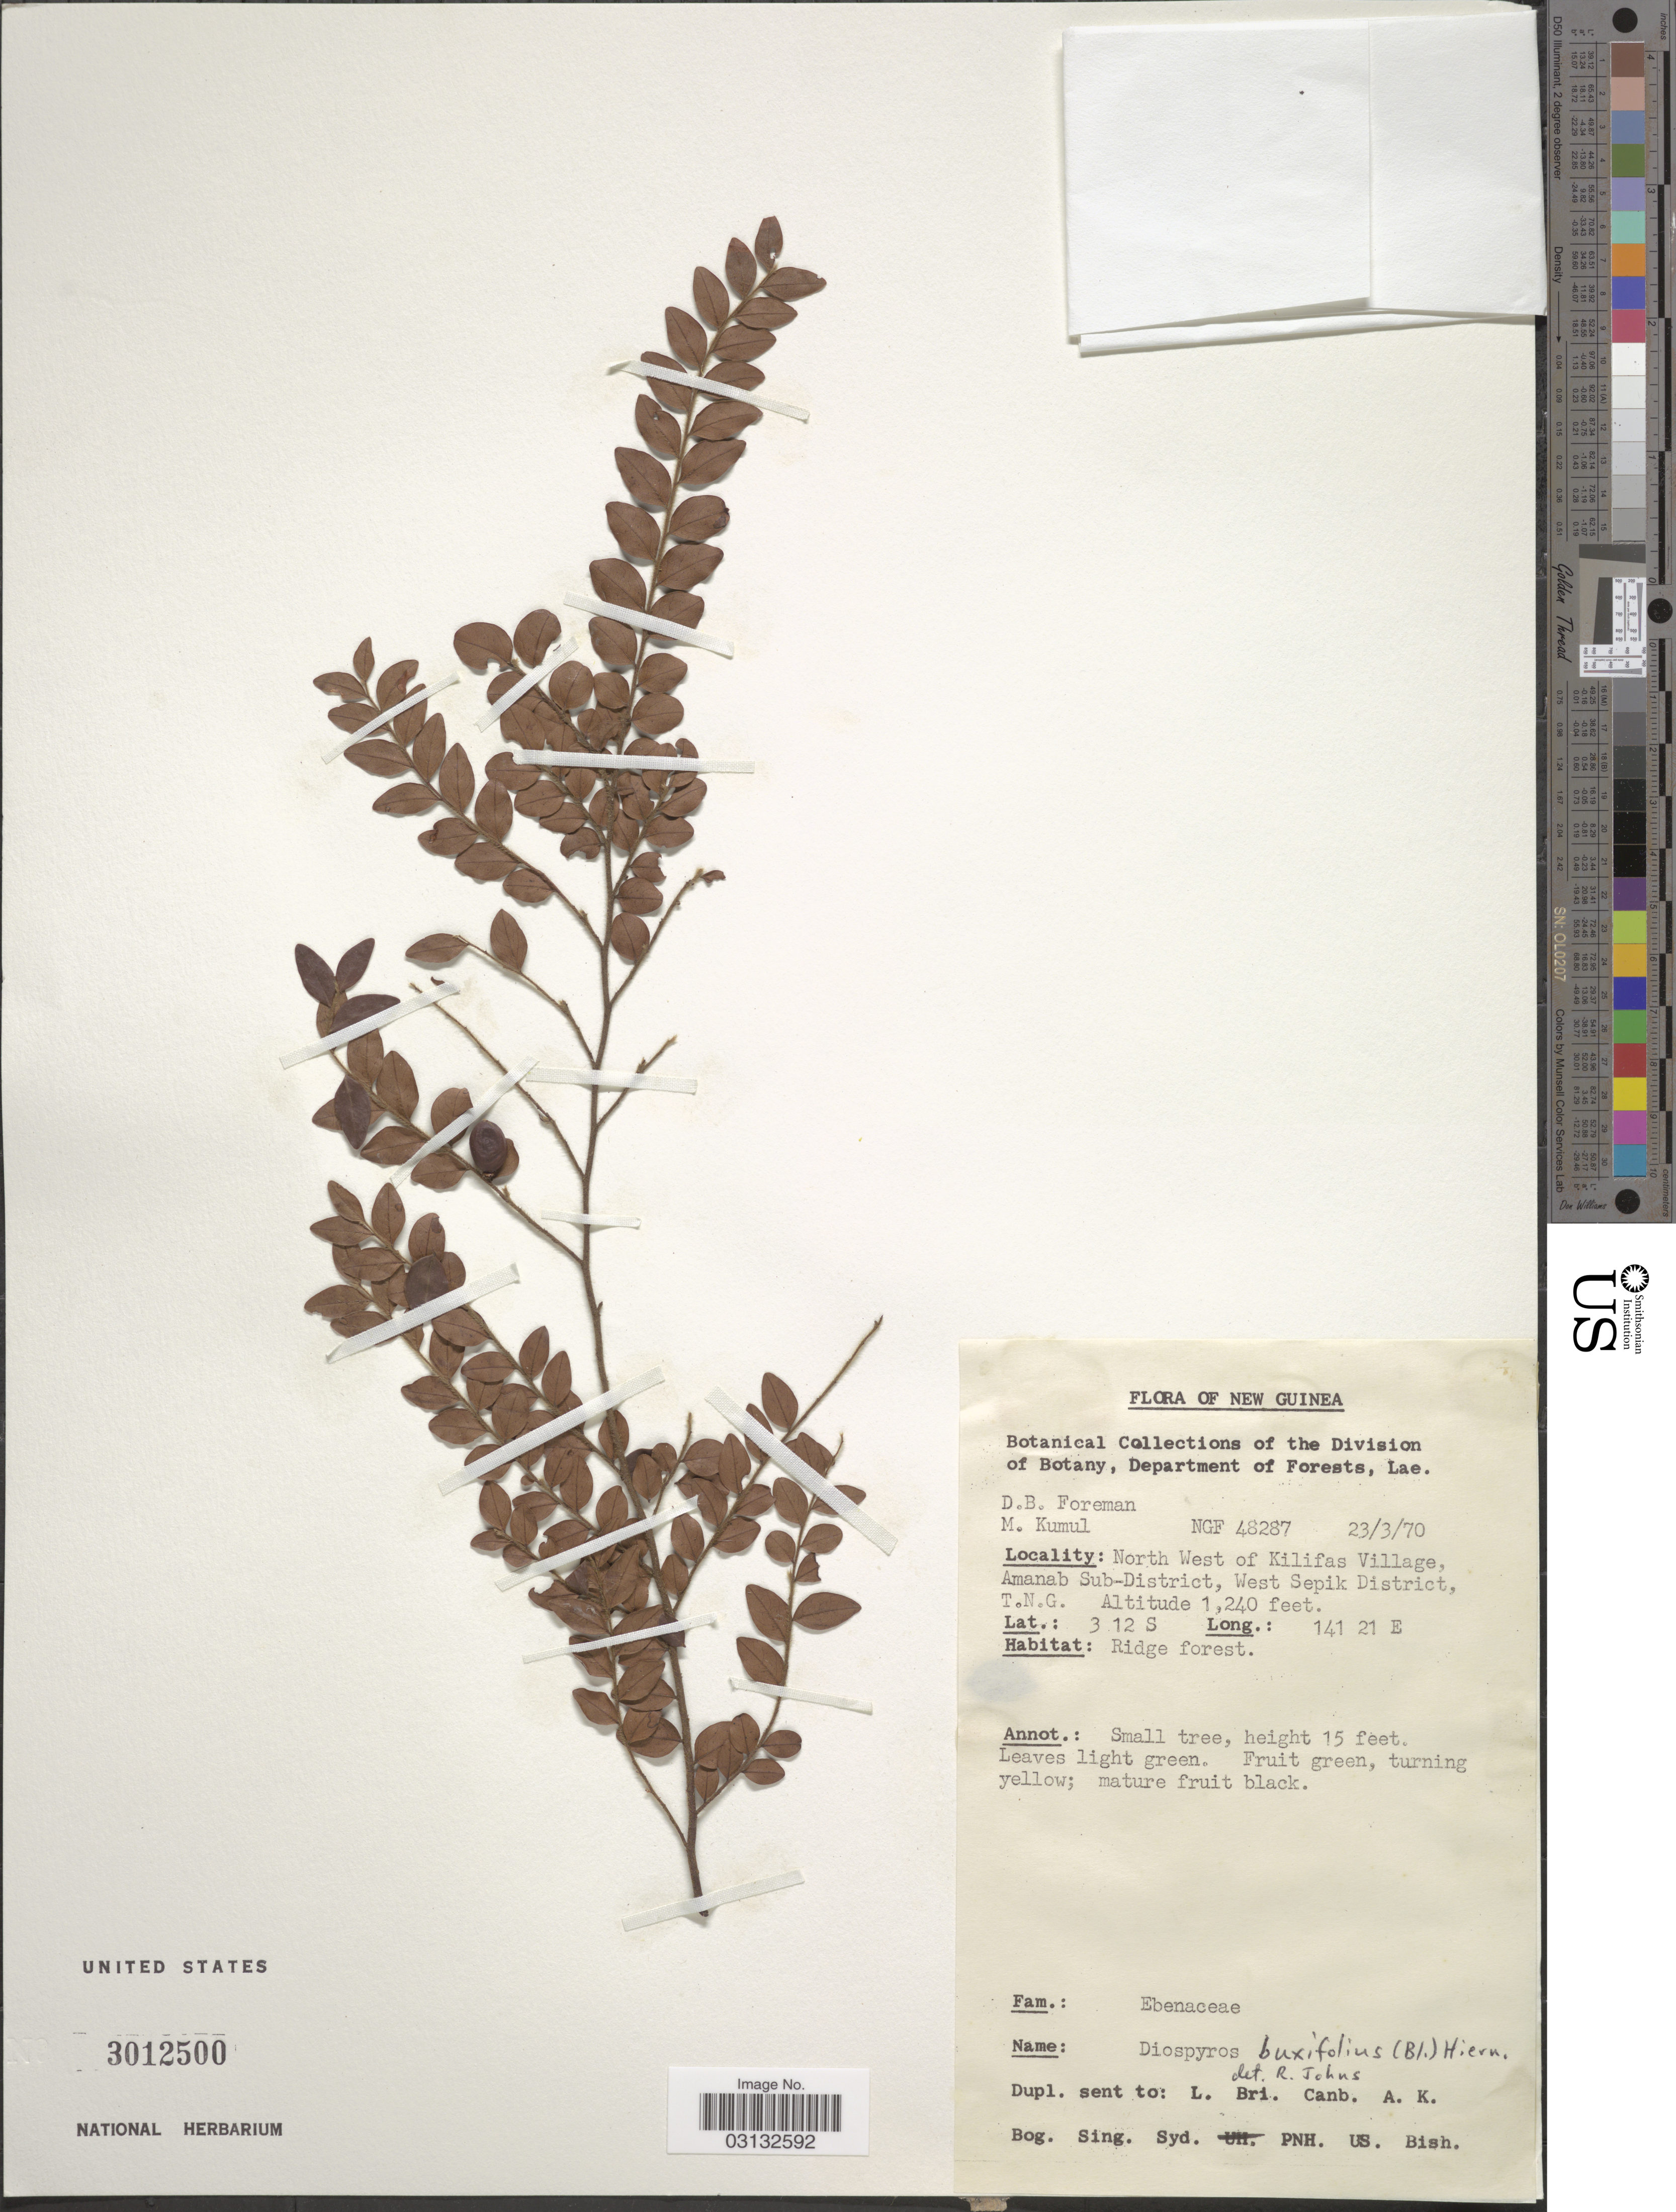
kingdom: Plantae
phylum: Tracheophyta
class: Magnoliopsida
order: Ericales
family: Ebenaceae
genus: Diospyros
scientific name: Diospyros buxifolia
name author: (Blume) Hiern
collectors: D. Foreman & M. Kumul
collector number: NGF 48287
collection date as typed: Transcribed d/m/y: 23/3/70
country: Papua New Guinea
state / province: Sandaun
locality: New Guinea. North West of Kilifas Village, Amanab Sub-District, West Sepik District, T.N.G.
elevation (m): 378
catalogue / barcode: US 3012500